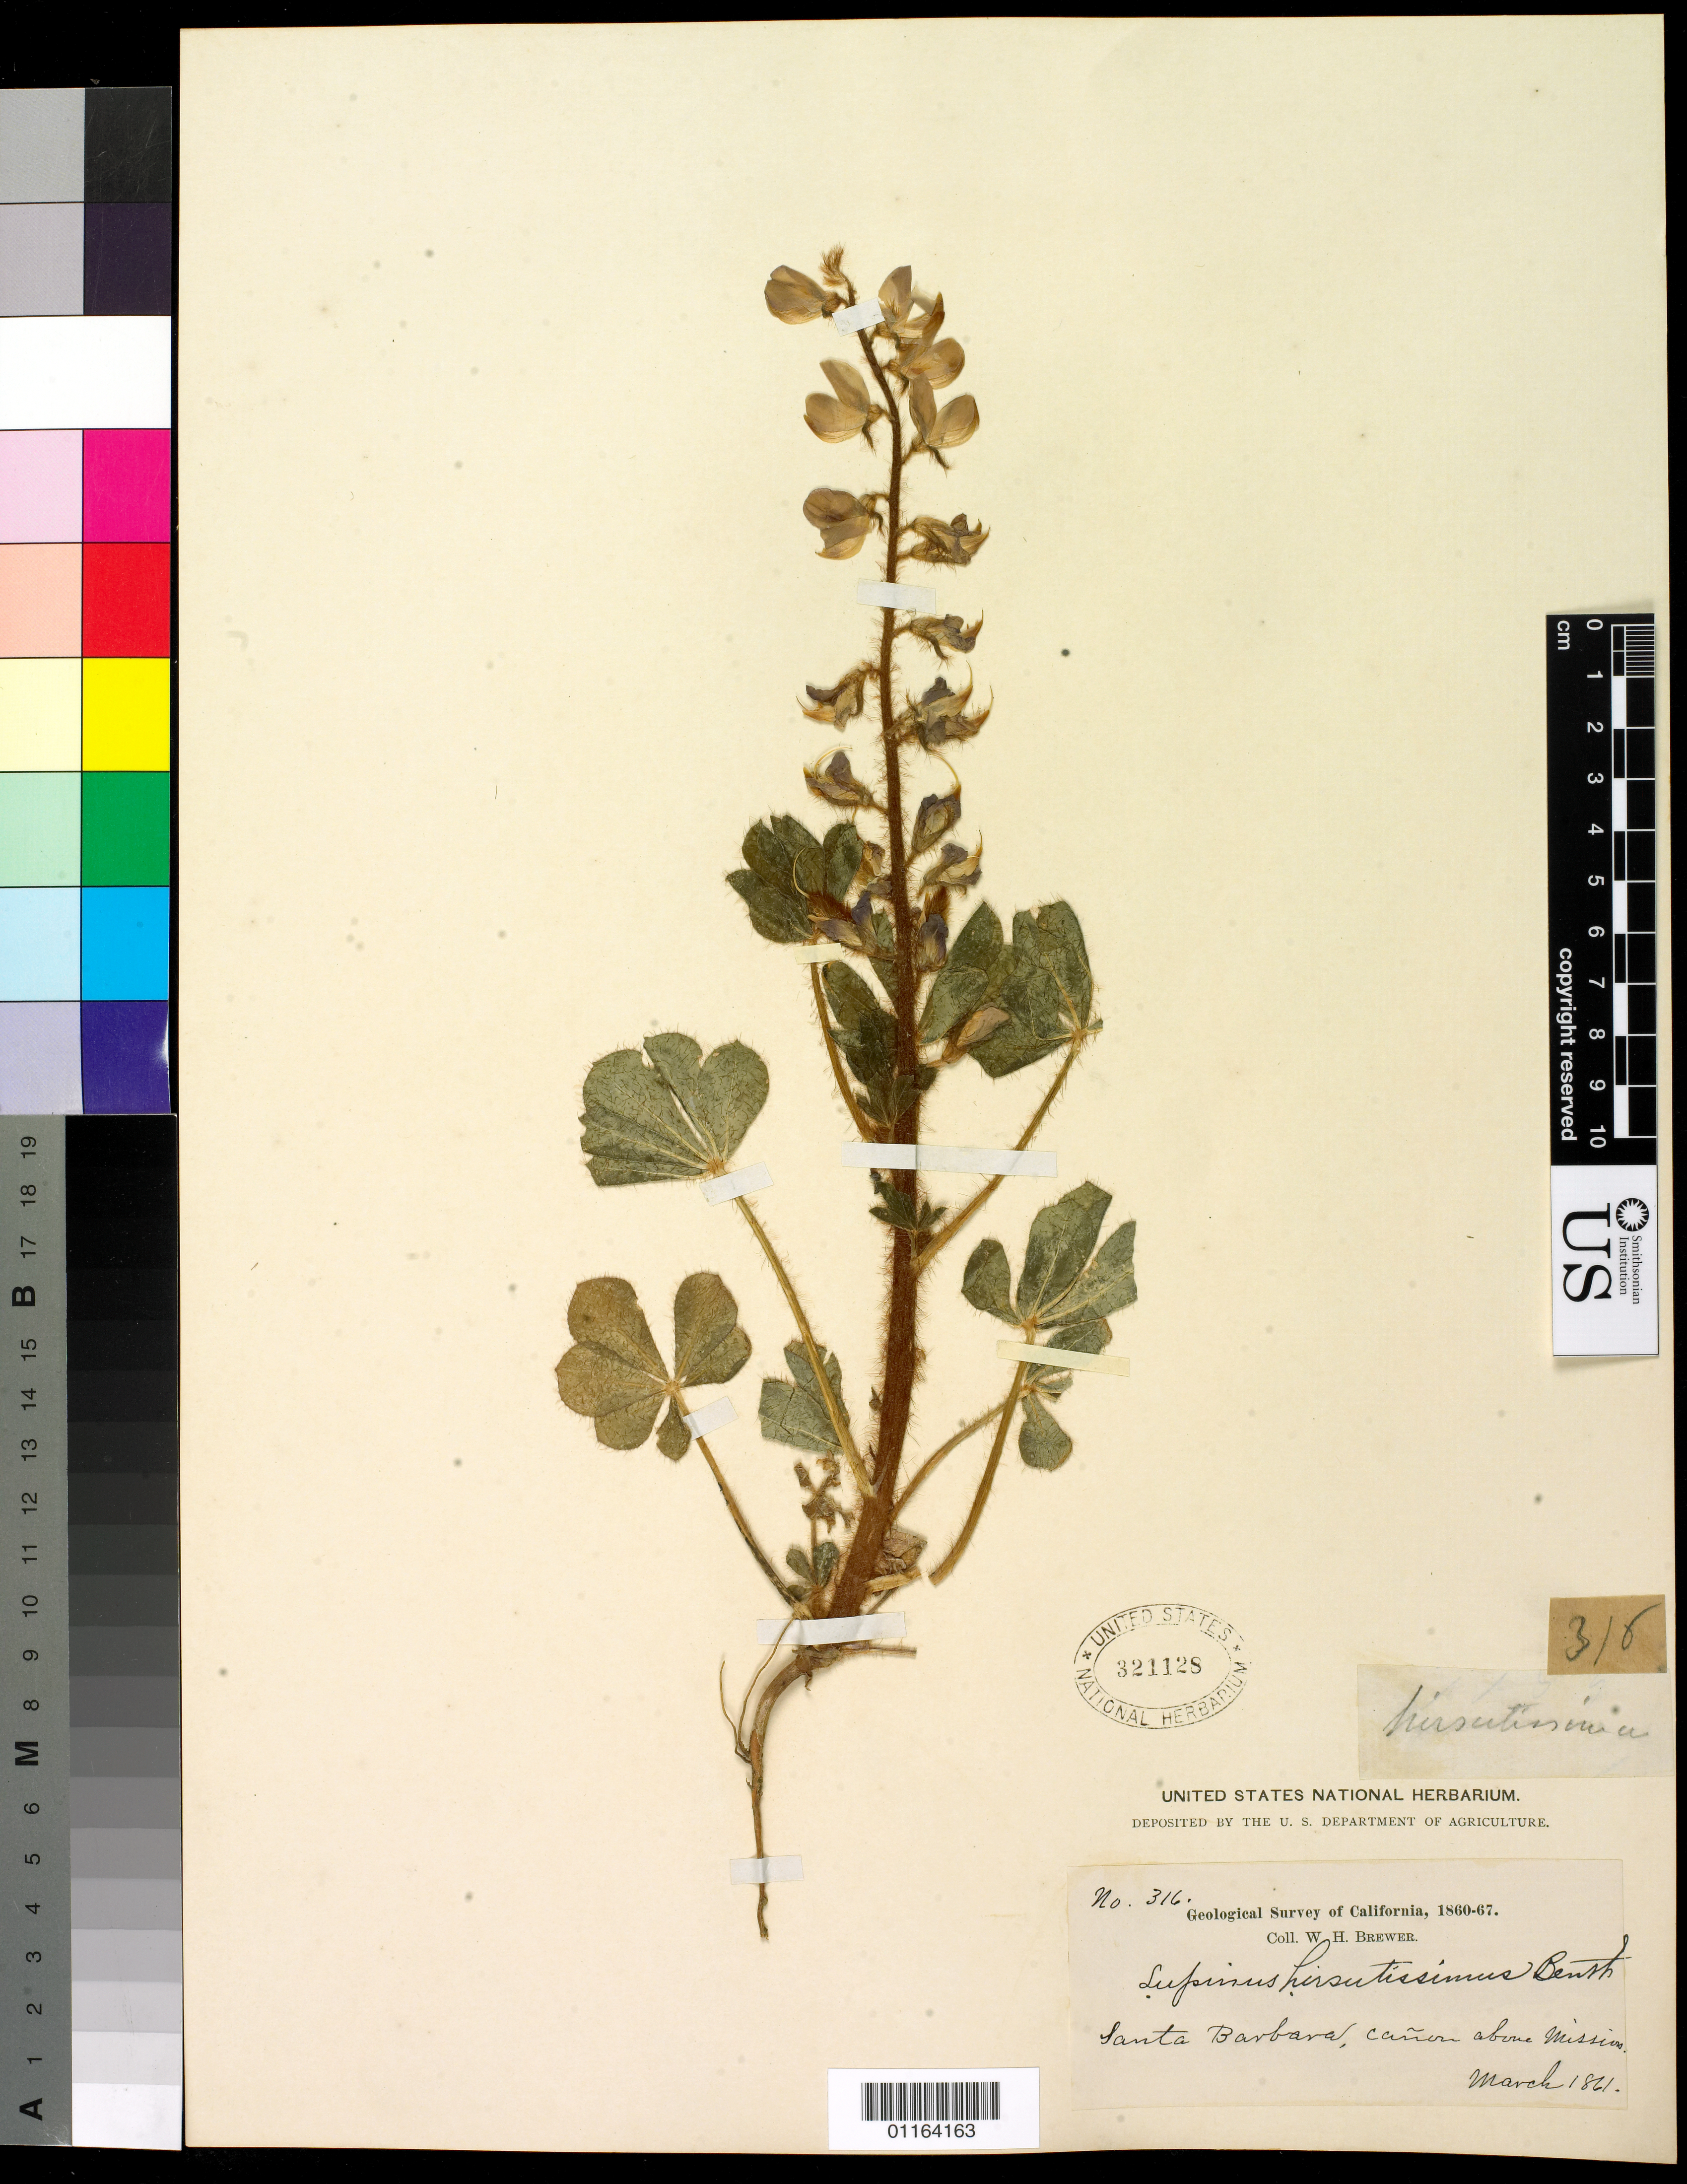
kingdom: Plantae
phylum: Tracheophyta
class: Magnoliopsida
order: Fabales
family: Fabaceae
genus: Lupinus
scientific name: Lupinus hirsutissimus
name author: Benth.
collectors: W. H. Brewer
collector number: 316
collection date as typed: Mar 1861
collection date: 1861-03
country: United States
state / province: California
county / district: Santa Barbara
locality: Santa Barbara, canyon above mission.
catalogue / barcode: US 321128